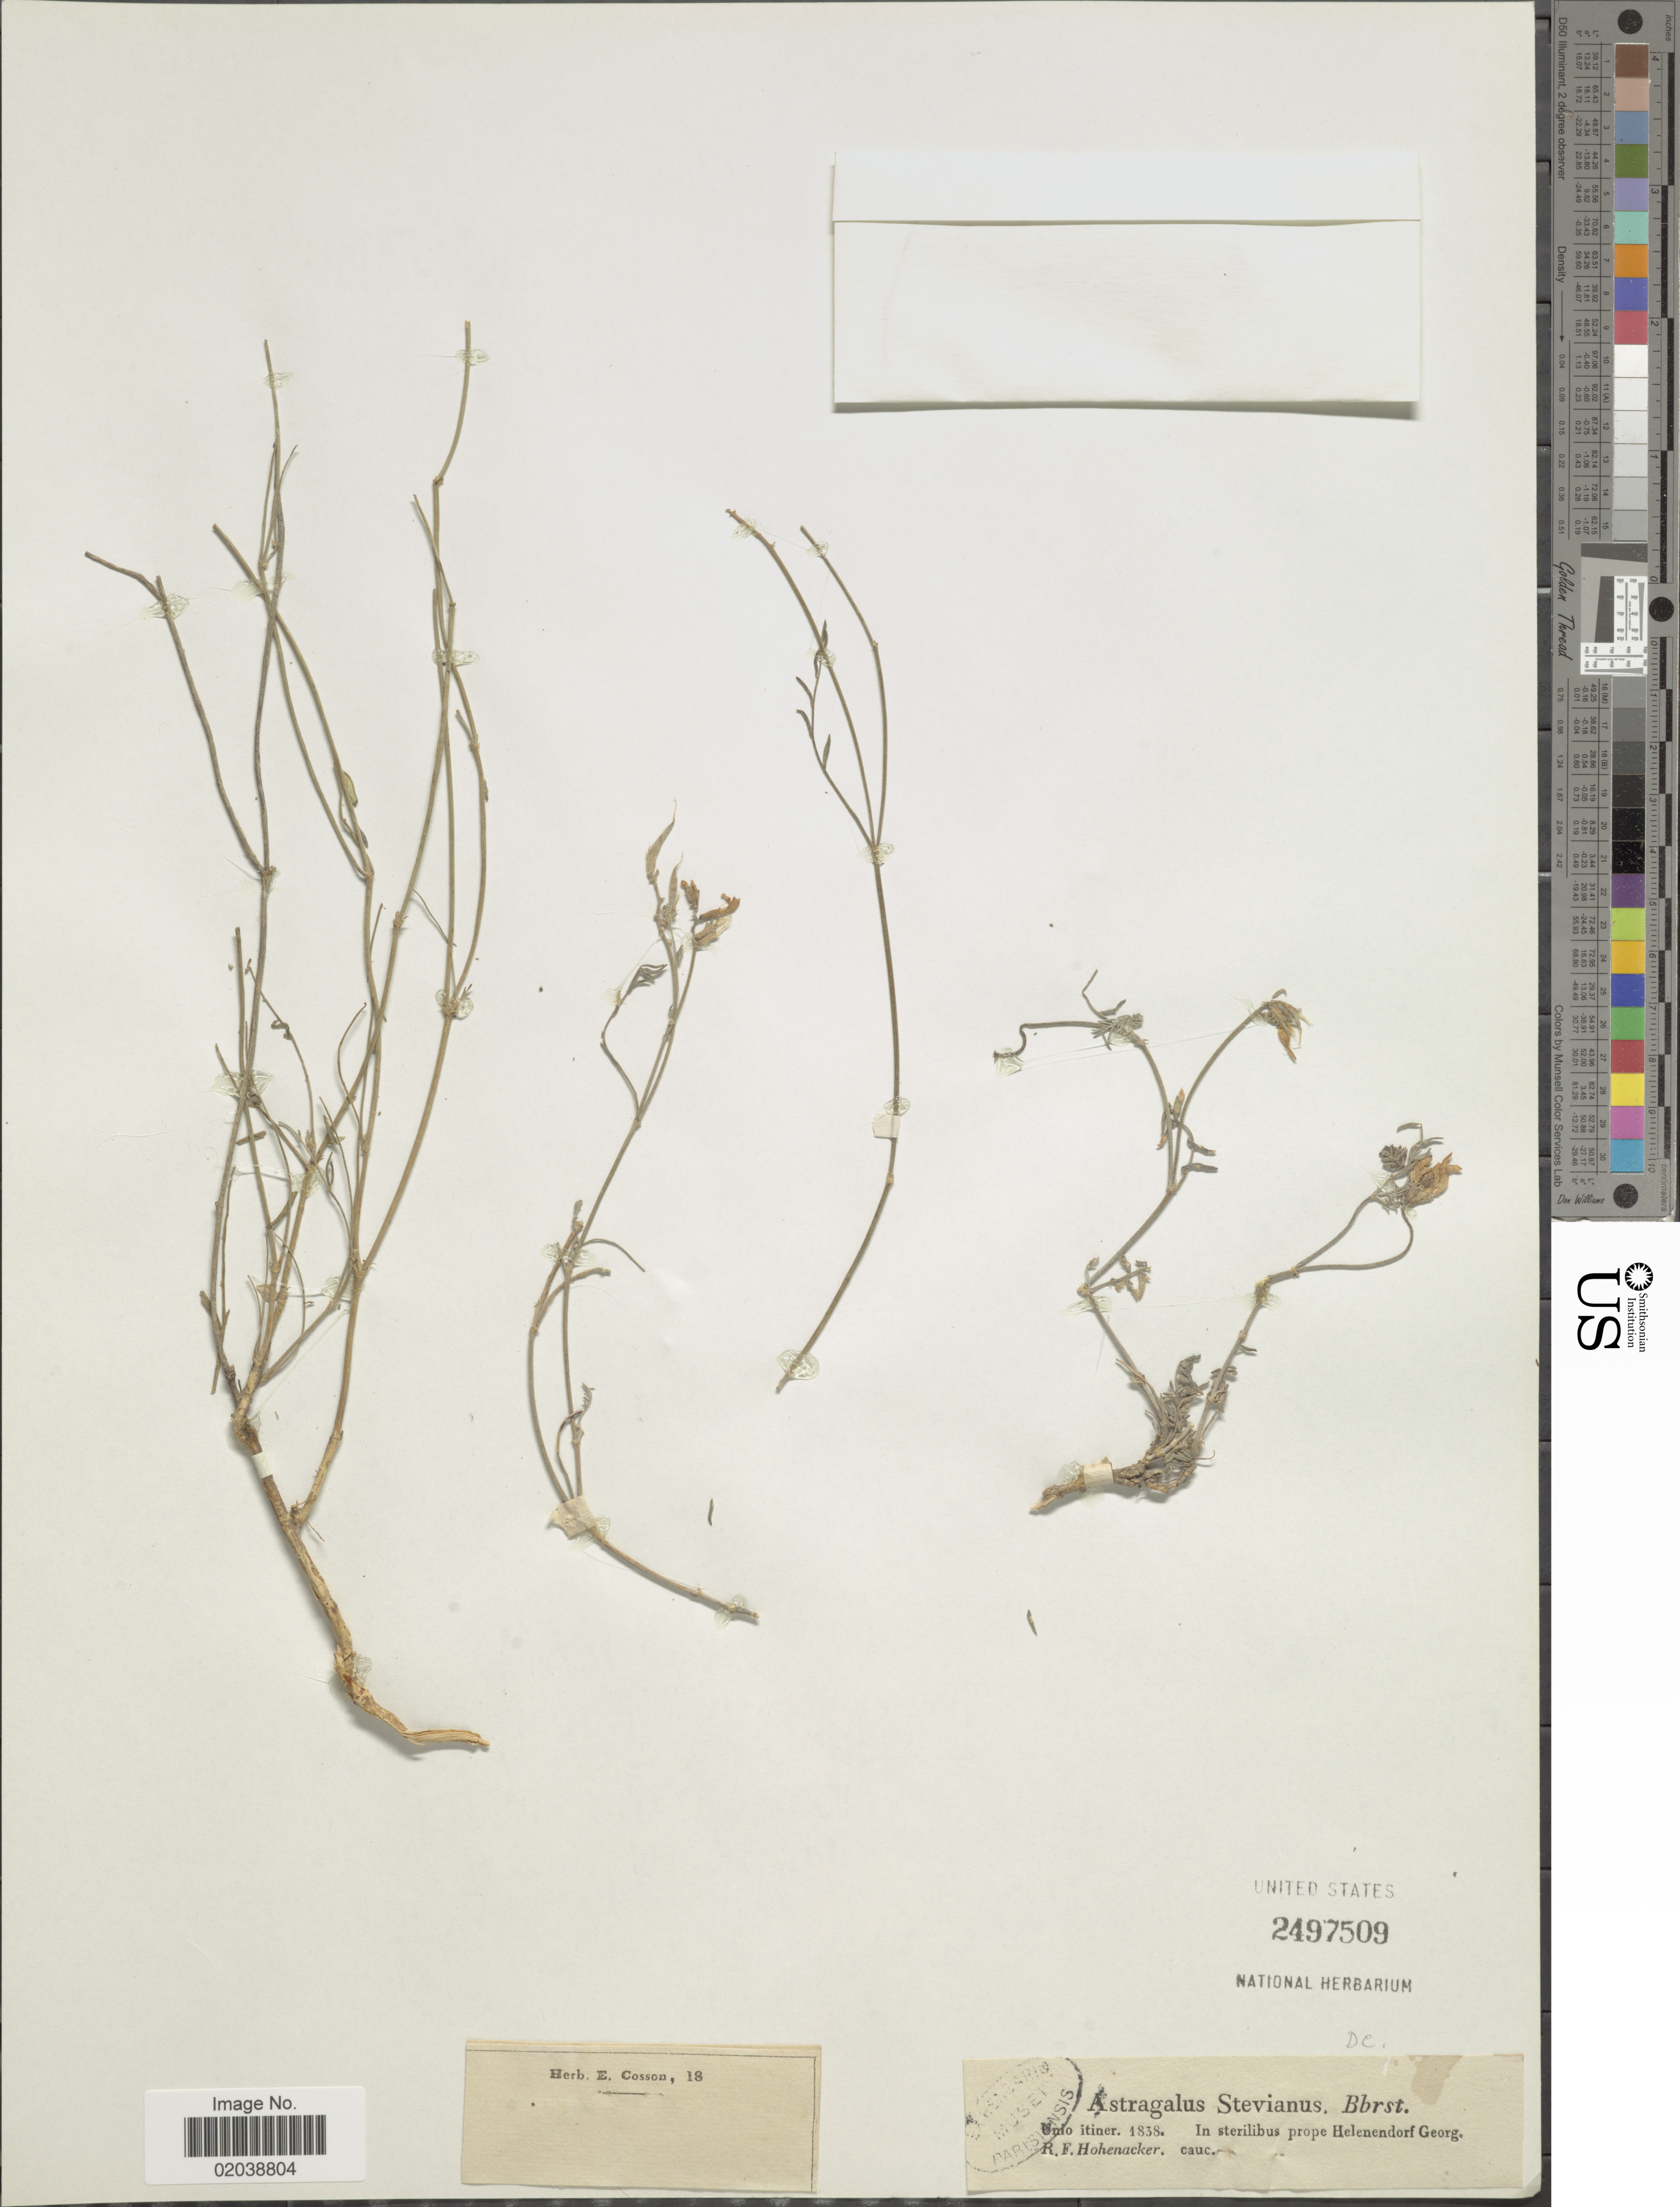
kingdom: Plantae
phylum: Tracheophyta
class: Magnoliopsida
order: Fabales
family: Fabaceae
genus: Astragalus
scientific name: Astragalus stevenianus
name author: DC.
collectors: R. F. Hohenacker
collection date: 1838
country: Azerbaijan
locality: In sterilibus prope Helenendorf Georg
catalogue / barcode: US 2497509